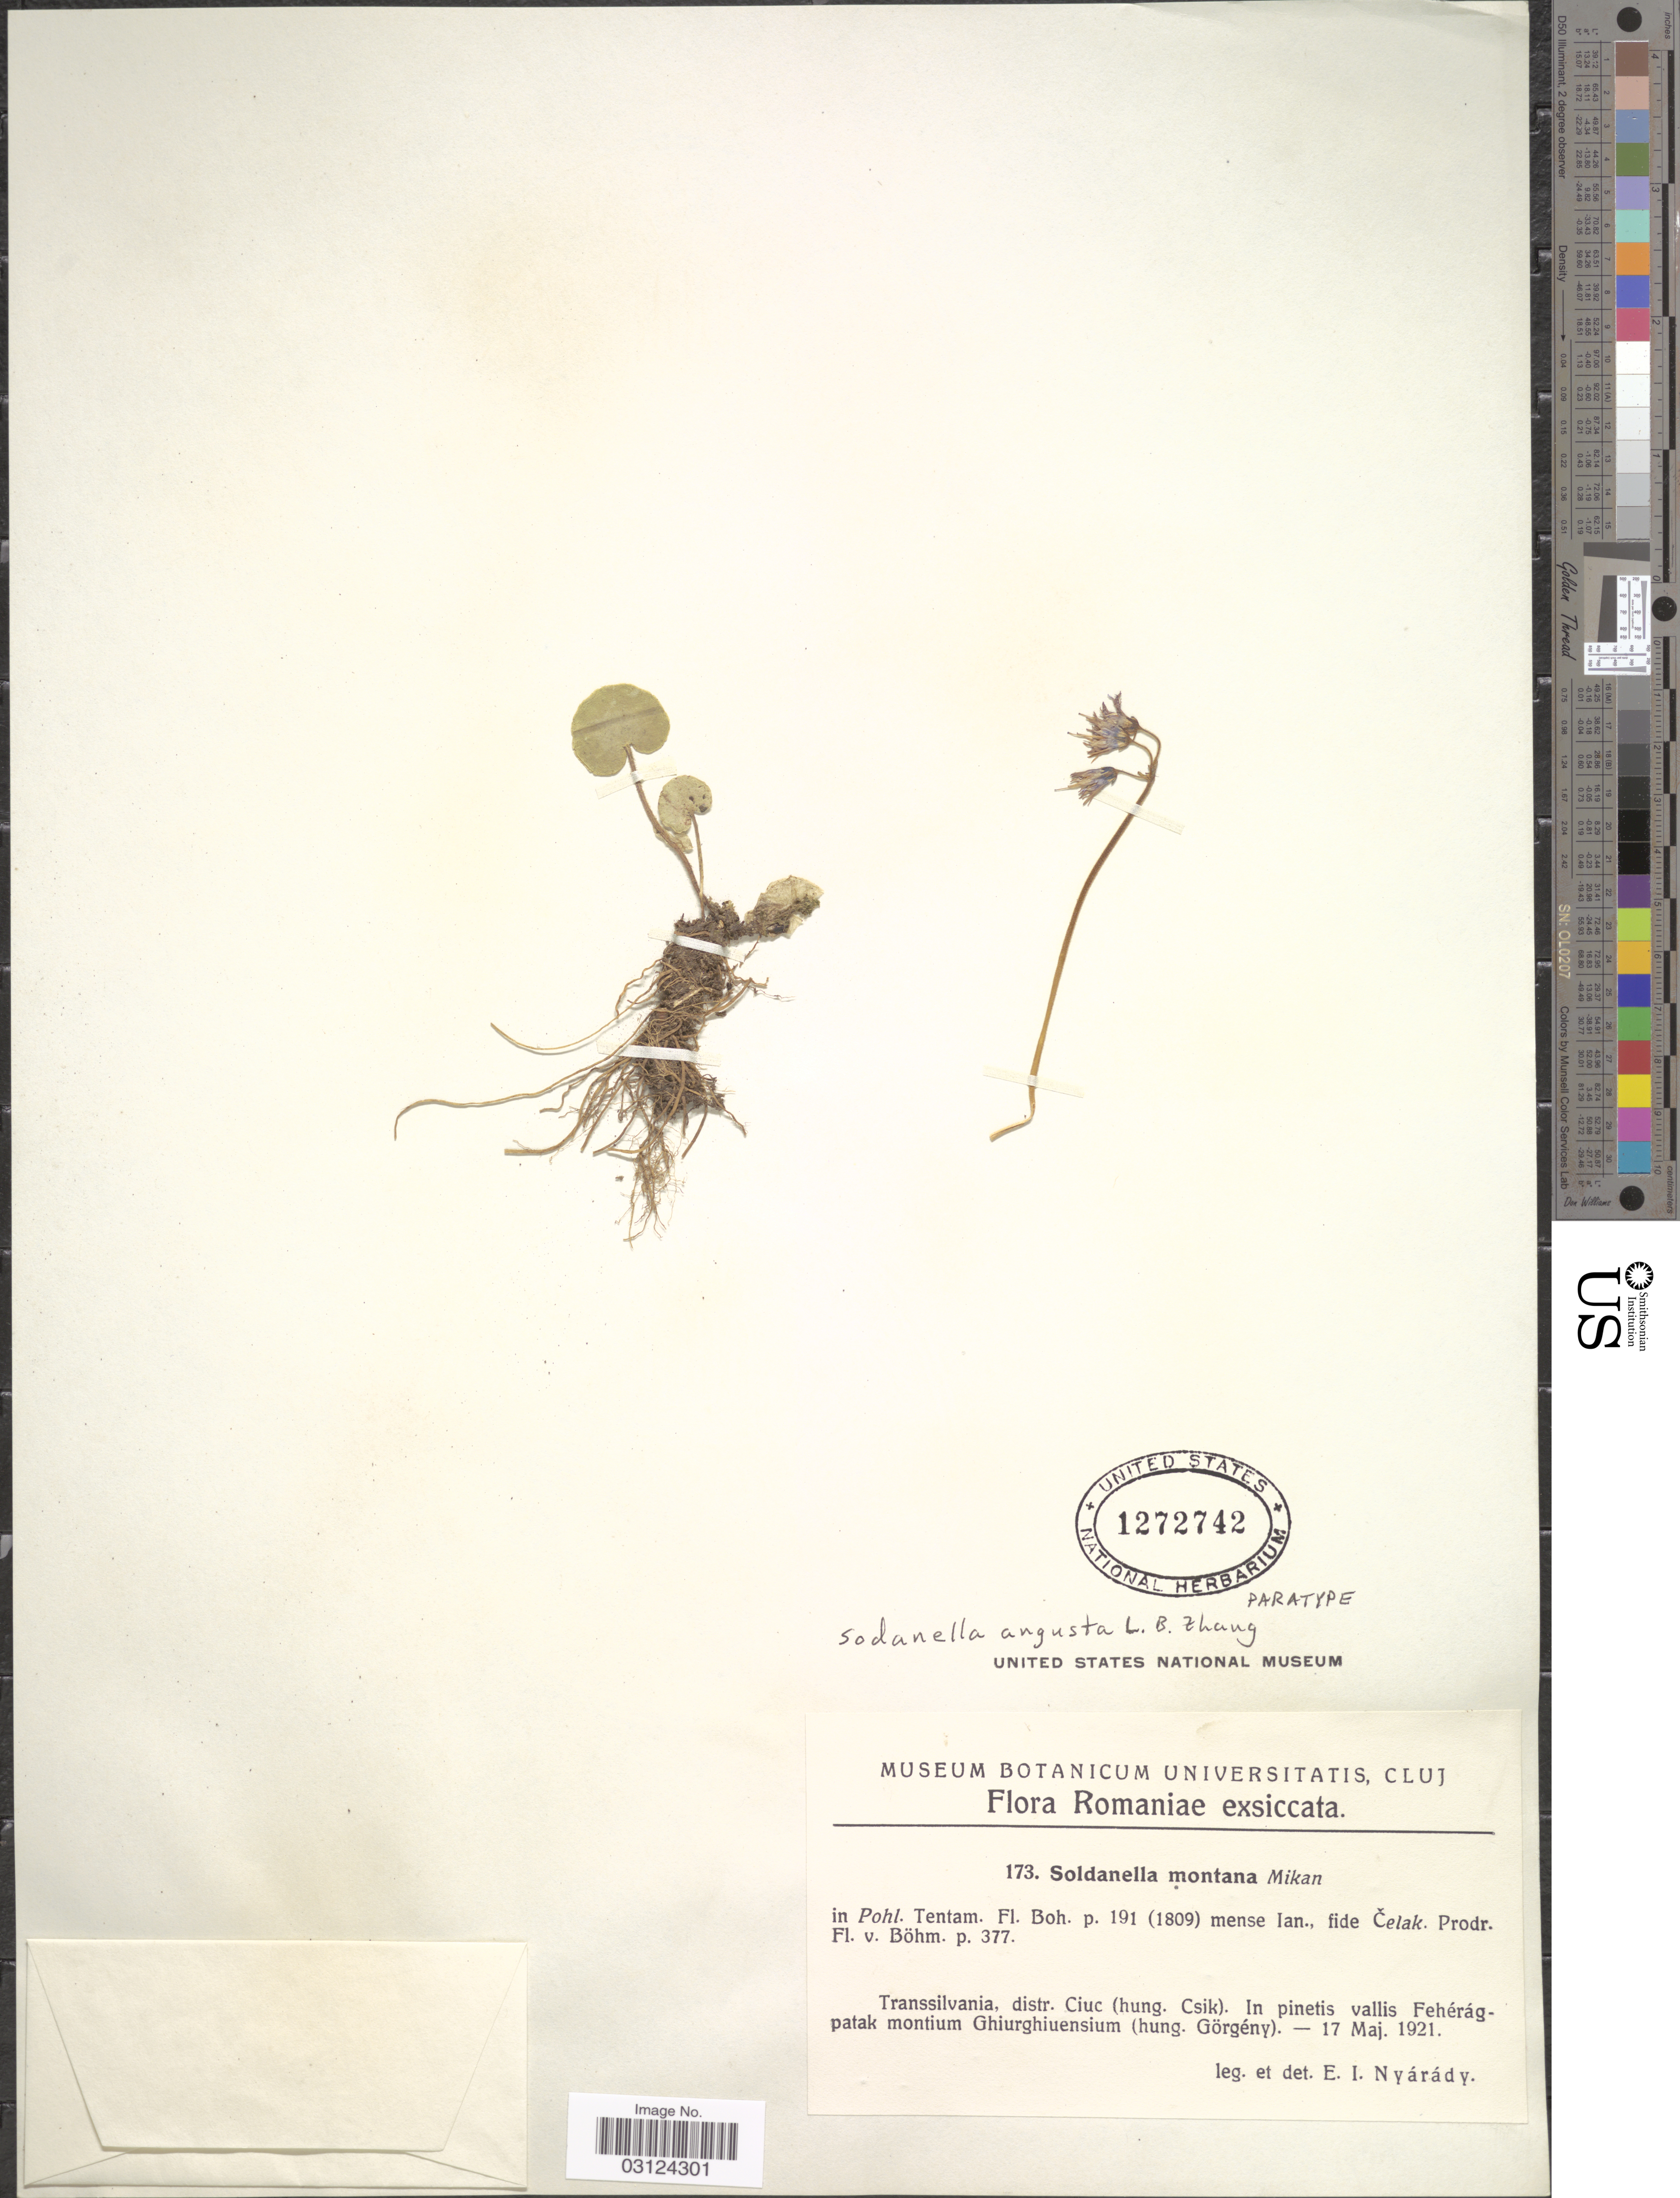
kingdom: Plantae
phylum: Tracheophyta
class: Magnoliopsida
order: Ericales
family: Primulaceae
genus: Soldanella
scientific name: Soldanella angusta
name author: Li Bing Zhang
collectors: E. Nyárády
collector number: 173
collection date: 1921-05-17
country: Romania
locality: Transsilvania, distr. Ciuc (hung. Csik). In pinetis vallis Fehérágpatak montium Ghiurghiuensium (hung. Görgény.).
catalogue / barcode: US 1272742